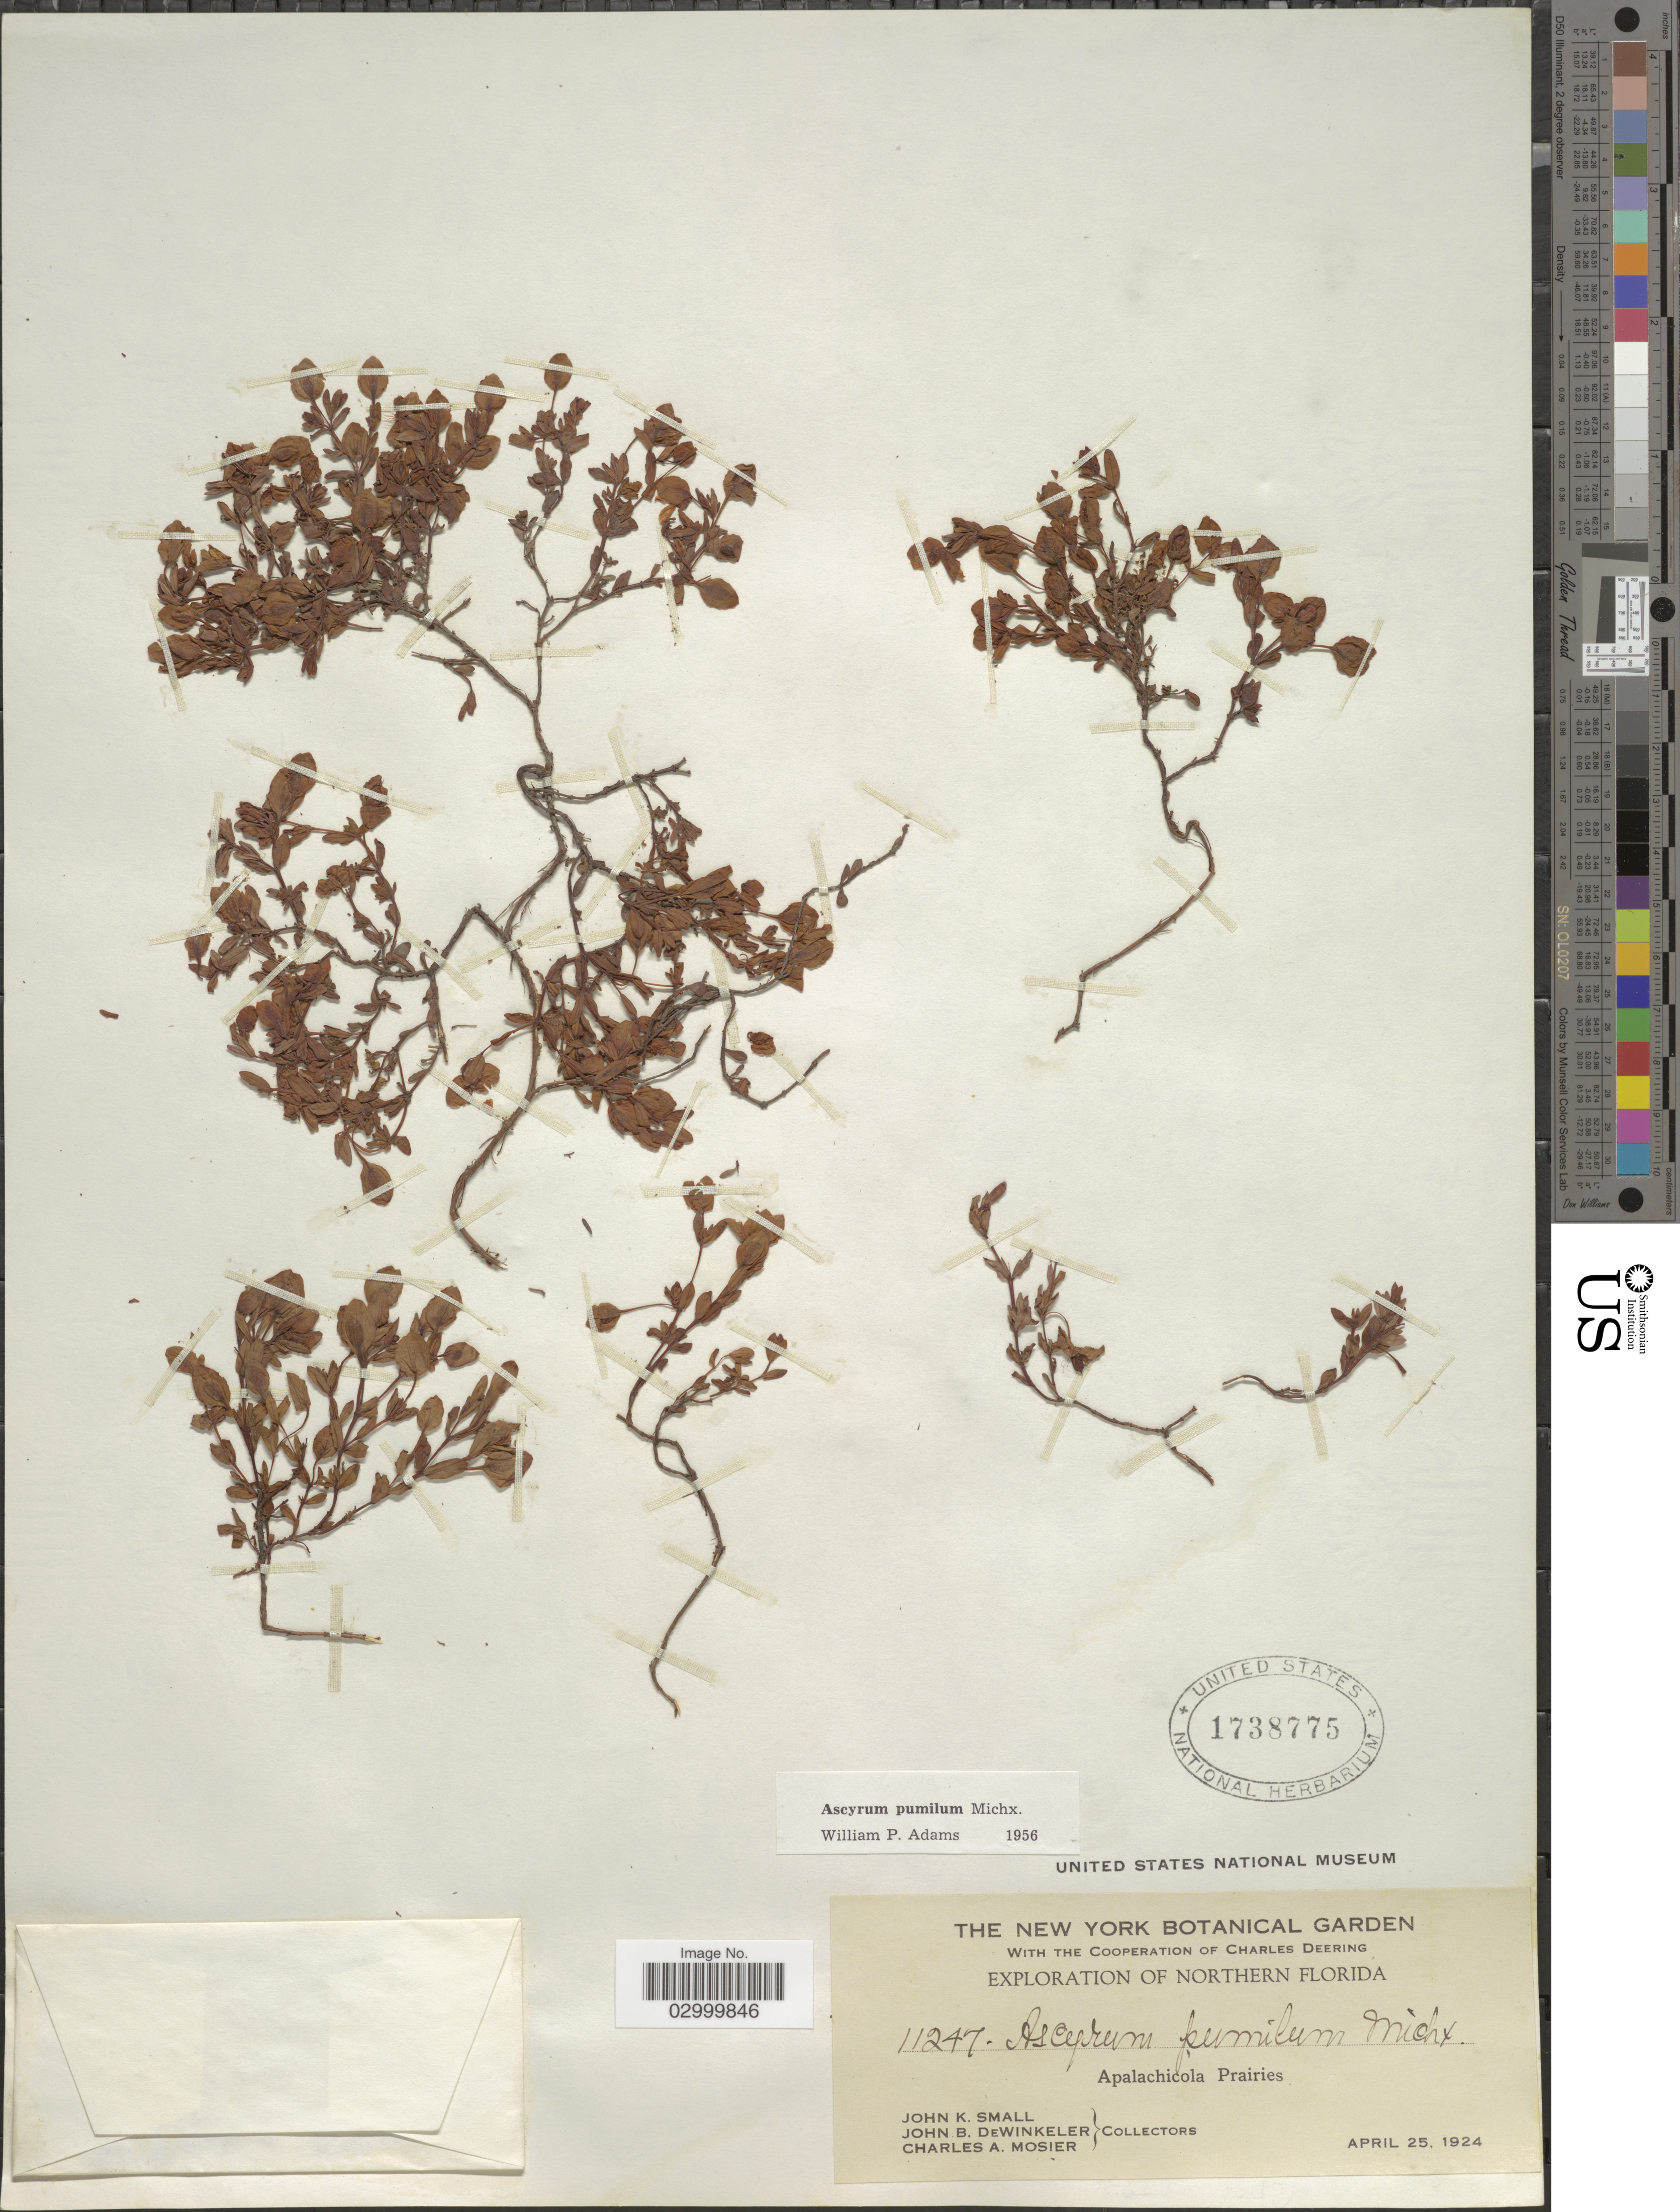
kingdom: Plantae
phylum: Tracheophyta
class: Magnoliopsida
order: Malpighiales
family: Hypericaceae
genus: Hypericum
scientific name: Hypericum suffructicosum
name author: W.P. Adams & N. Robson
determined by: Strong, Mark T., (BOT), Smithsonian Institution - National Museum of Natural History (UNITED STATES)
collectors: J. K. Small, J. B. Dewinkeler & C. A. Mosier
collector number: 11247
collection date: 1924-04-25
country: United States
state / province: Florida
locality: Northern Florida. Apalachicola Prairies.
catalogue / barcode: US 1738775